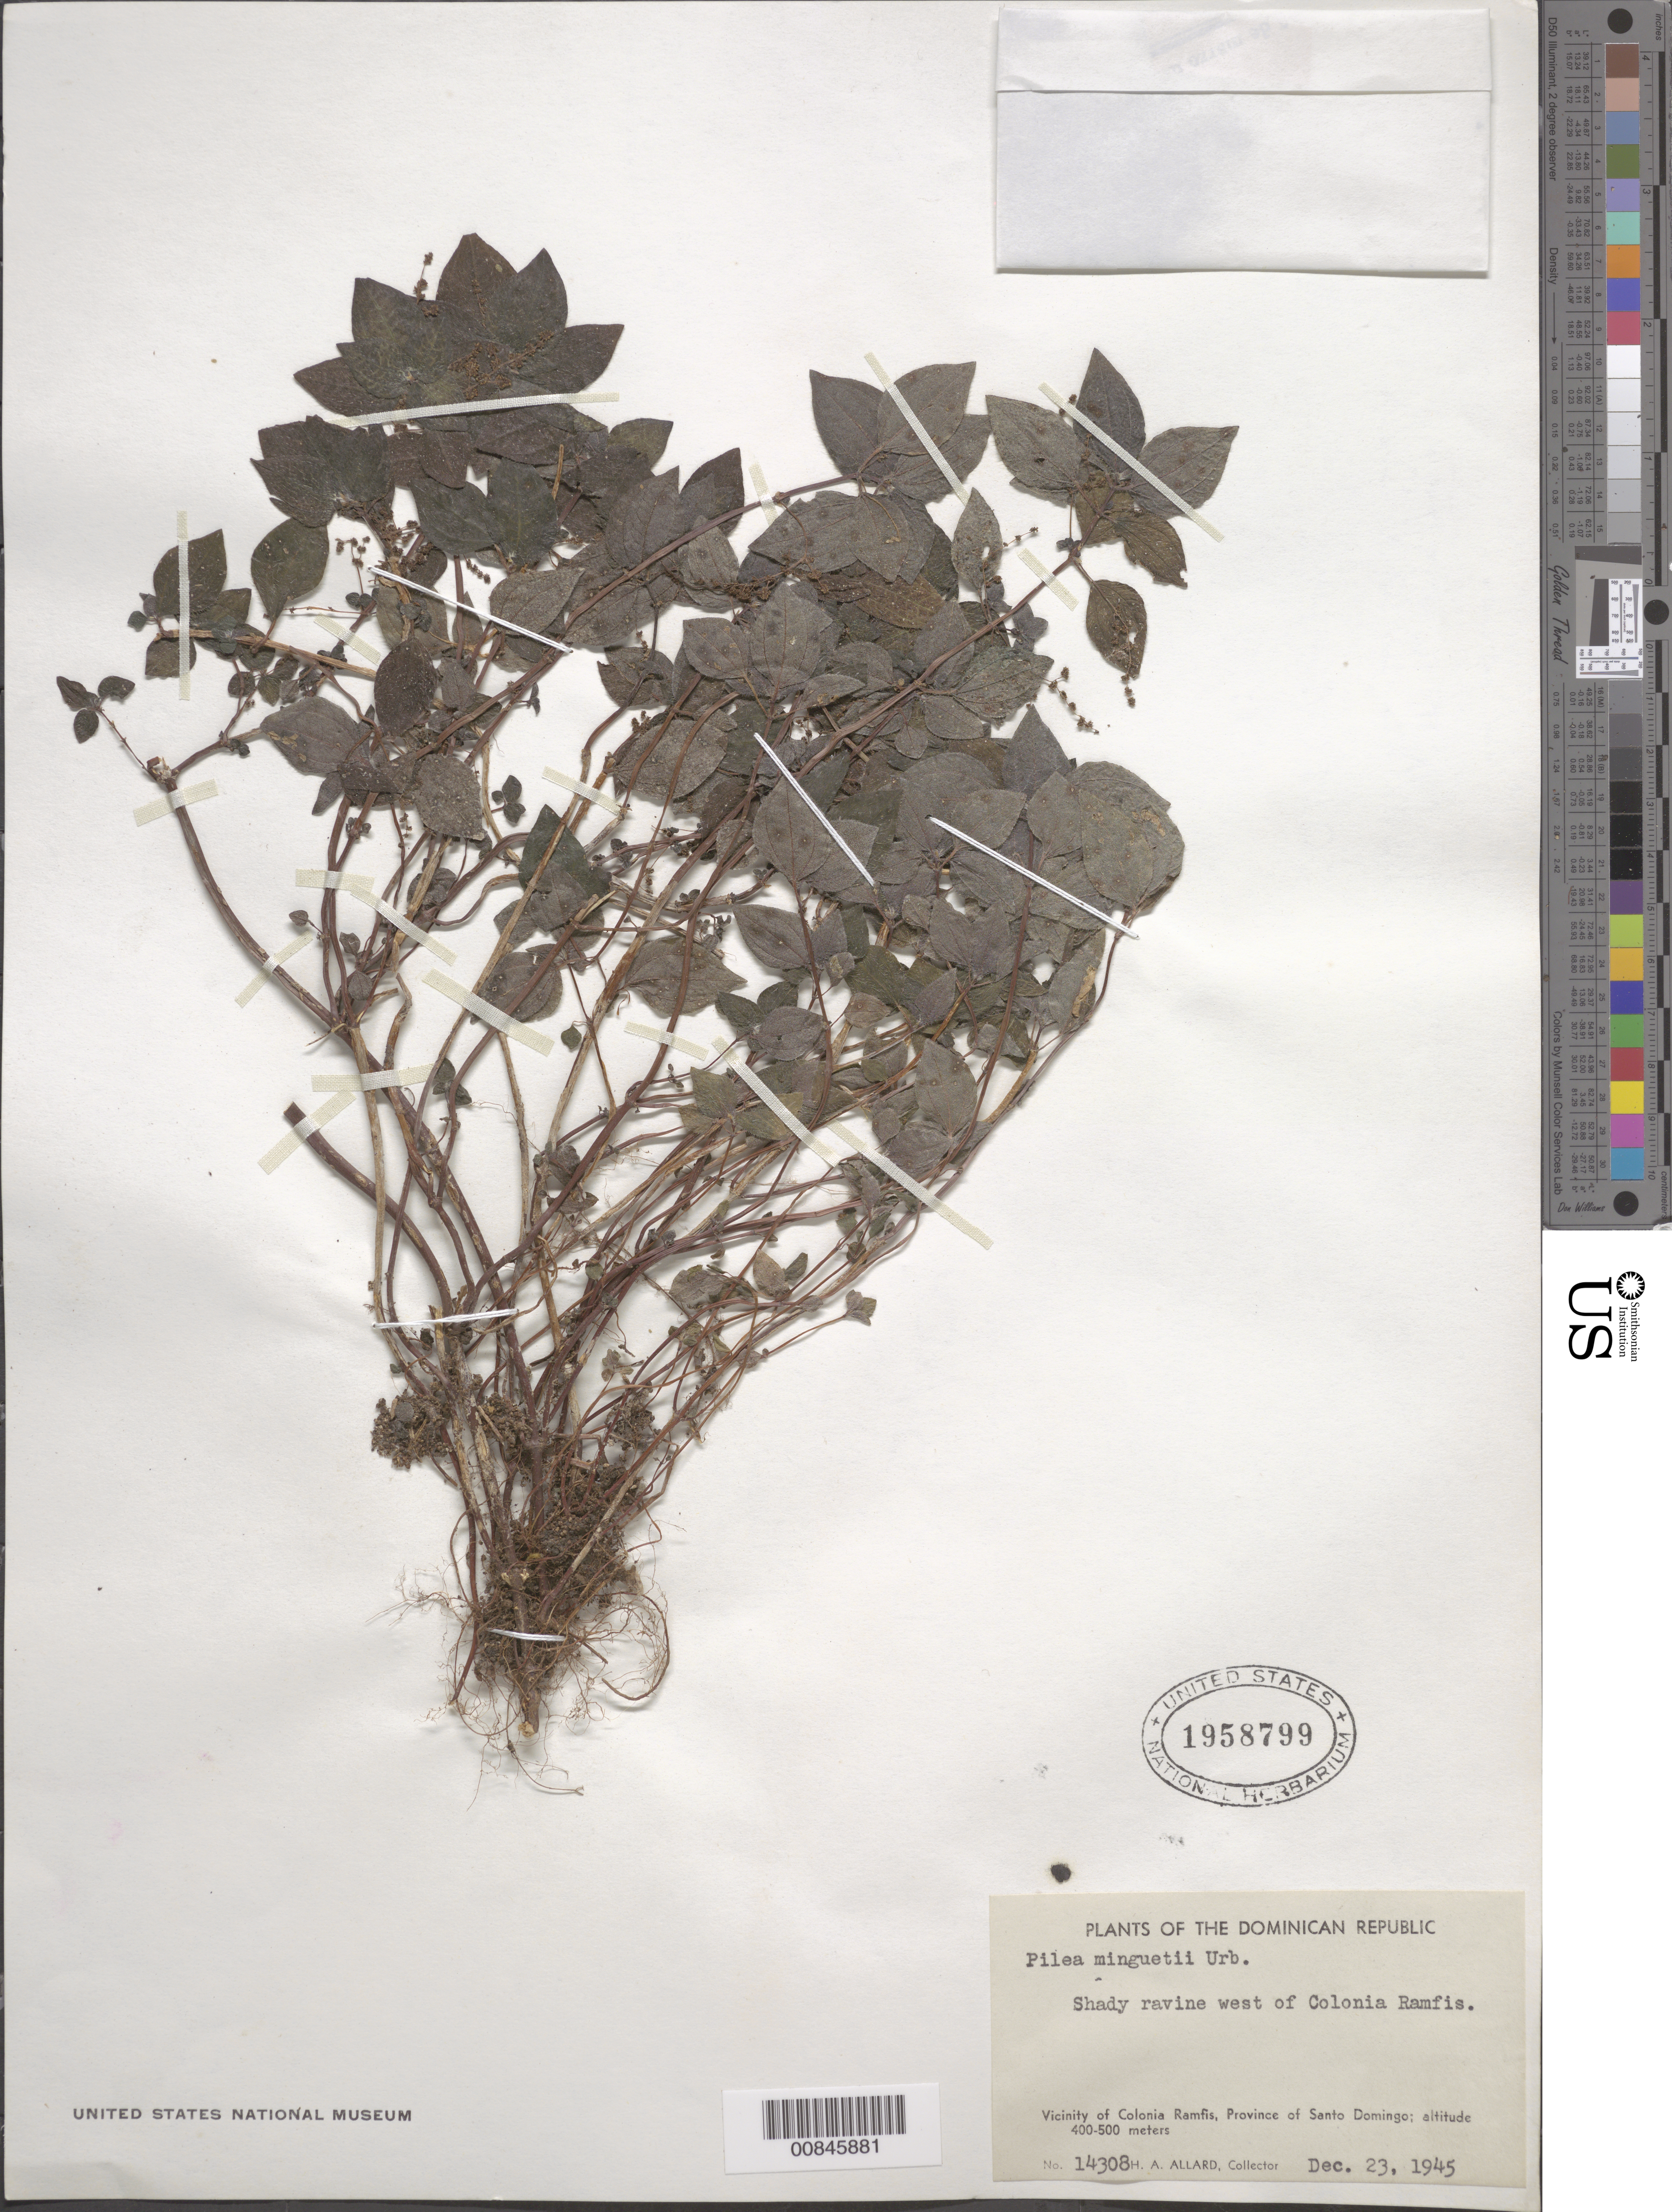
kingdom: Plantae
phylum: Tracheophyta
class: Magnoliopsida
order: Rosales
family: Urticaceae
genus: Pilea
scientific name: Pilea minguetii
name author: Urb.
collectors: H. A. Allard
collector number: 14308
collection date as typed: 23 Dec 1945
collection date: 1945-12-23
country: Dominican Republic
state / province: Distrito Nacional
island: Hispaniola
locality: Ravine west of Colonia Ramfis. Province of Santo Domingo (obsolete).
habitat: Shady ravine.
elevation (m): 400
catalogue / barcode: US 1958799